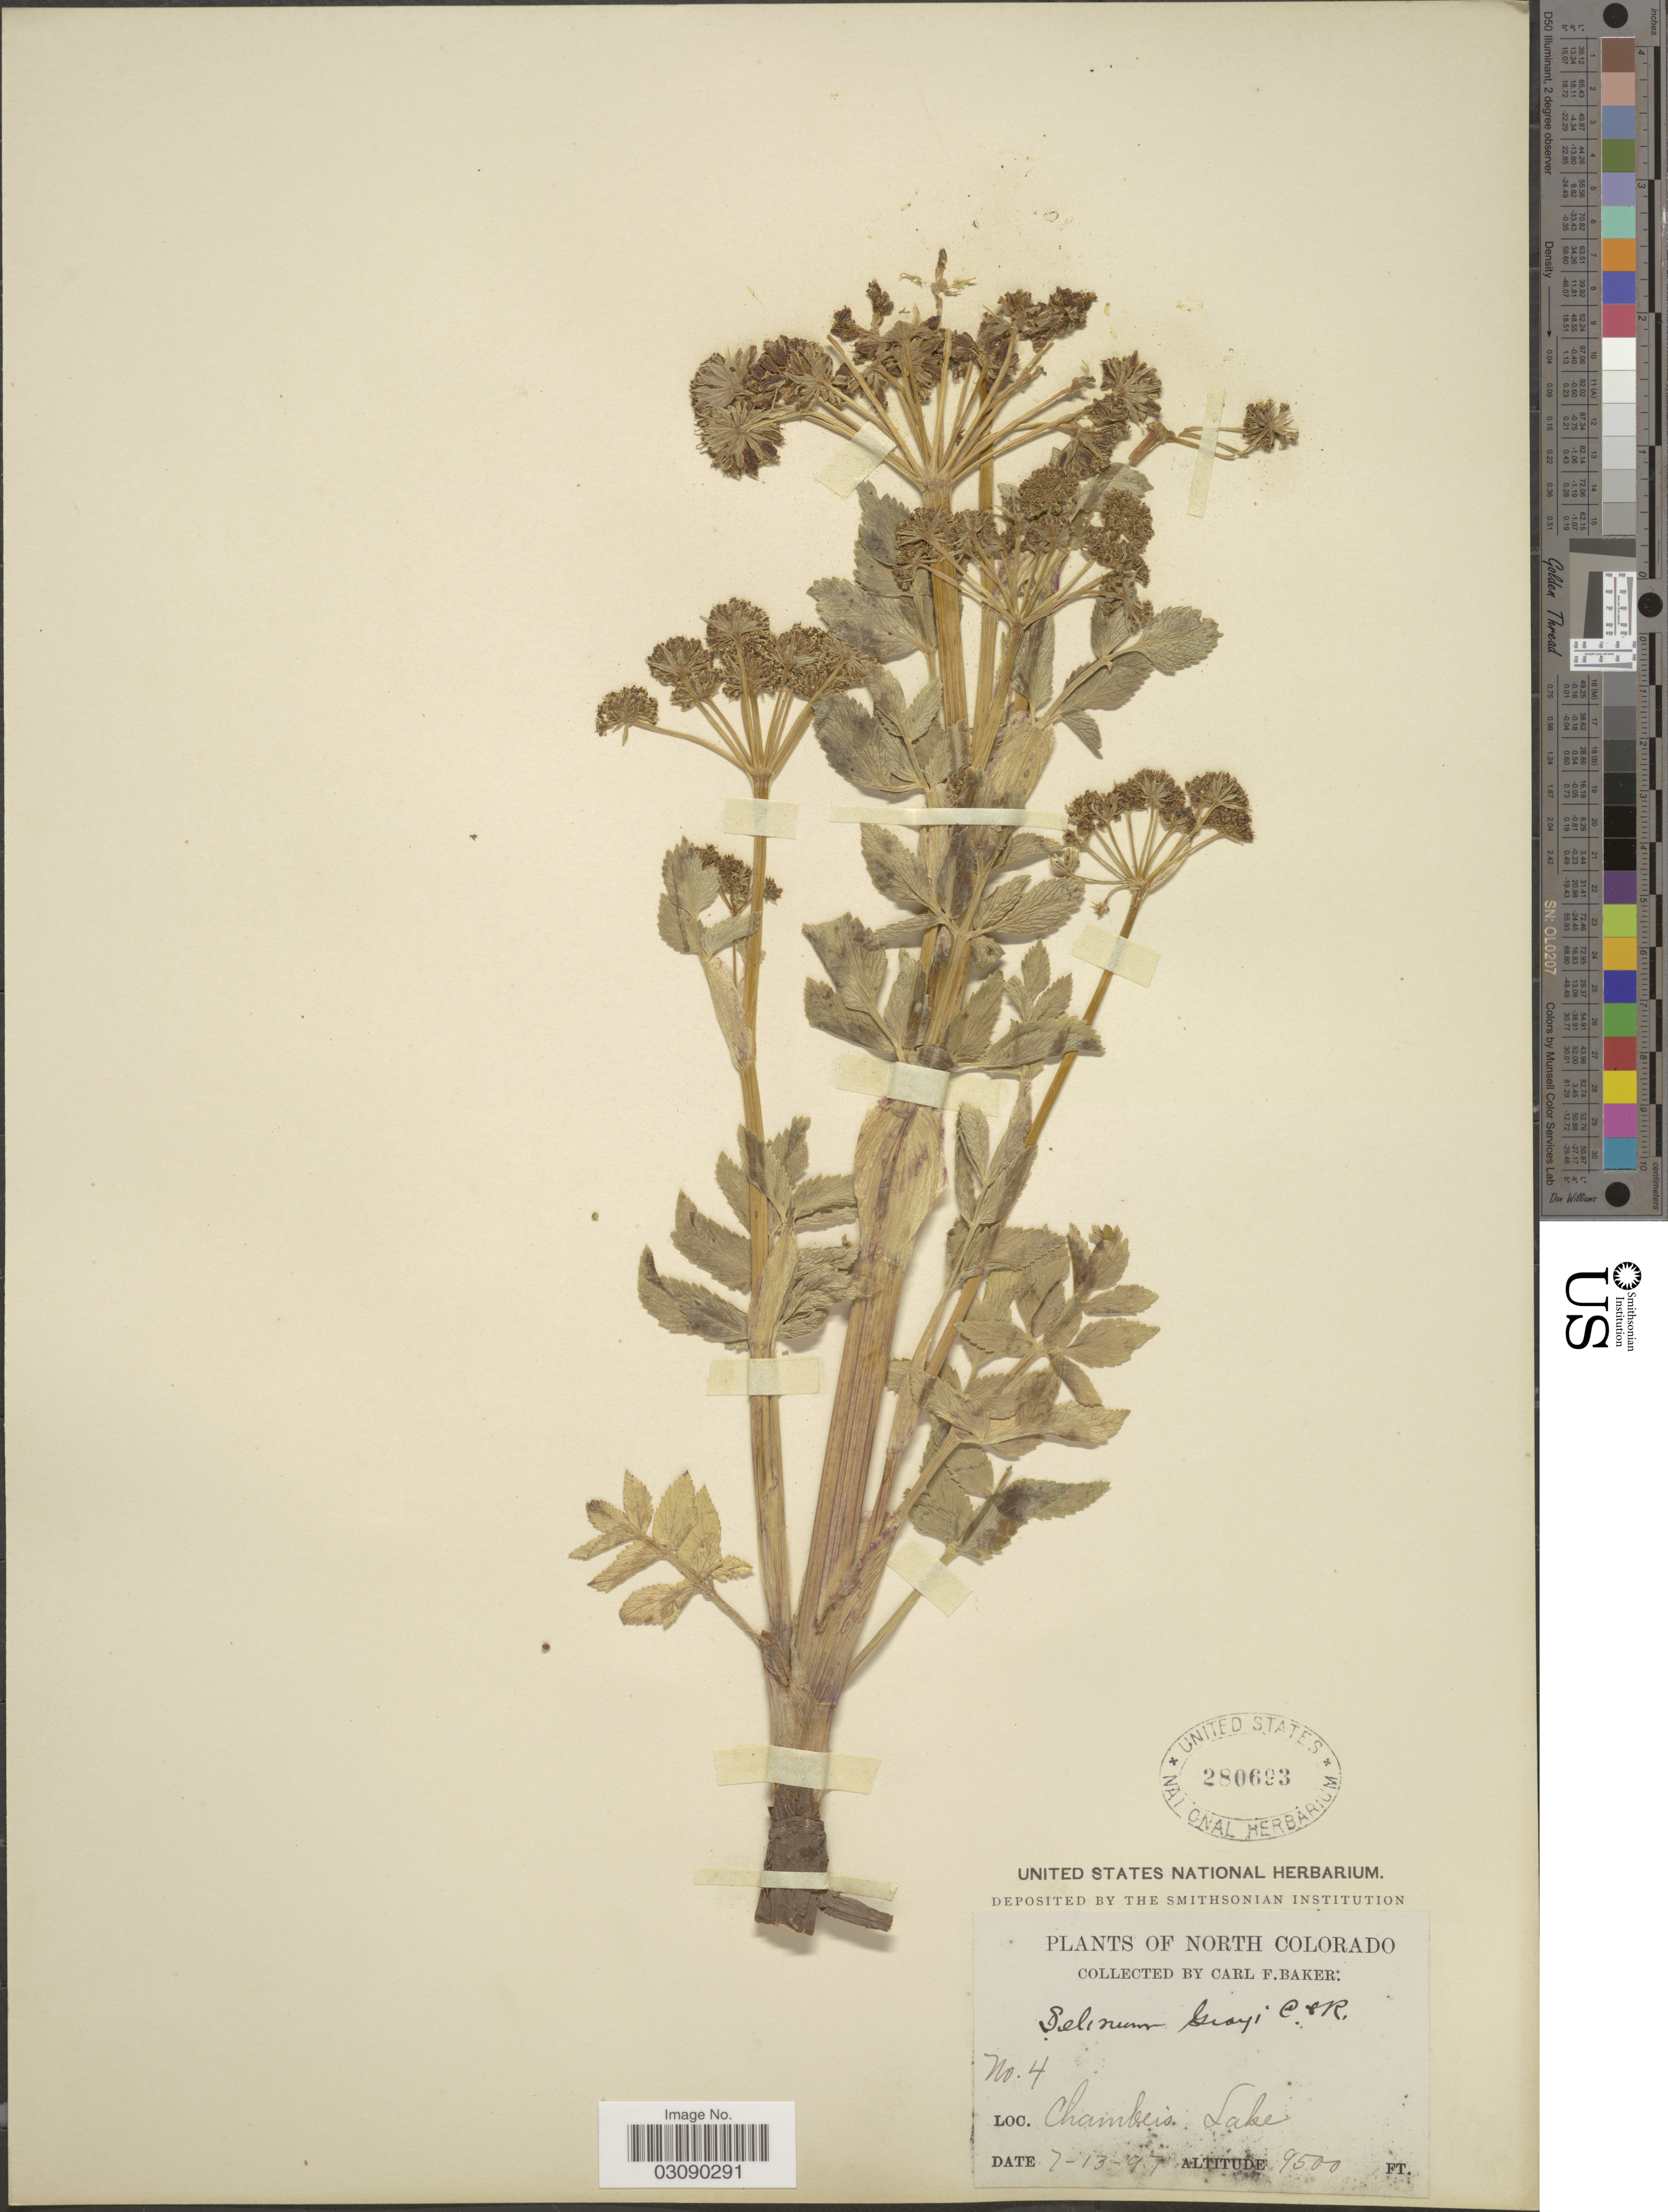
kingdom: Plantae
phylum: Tracheophyta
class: Magnoliopsida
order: Apiales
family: Apiaceae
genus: Angelica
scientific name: Angelica grayi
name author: (J.M. Coult. & Rose) J.M. Coult. & Rose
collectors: C. F. Baker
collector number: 4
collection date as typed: Transcribed d/m/y: 13/7/97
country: United States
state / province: Colorado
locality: North Colorado, Chambeis Lake.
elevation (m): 2896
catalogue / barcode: US 280693